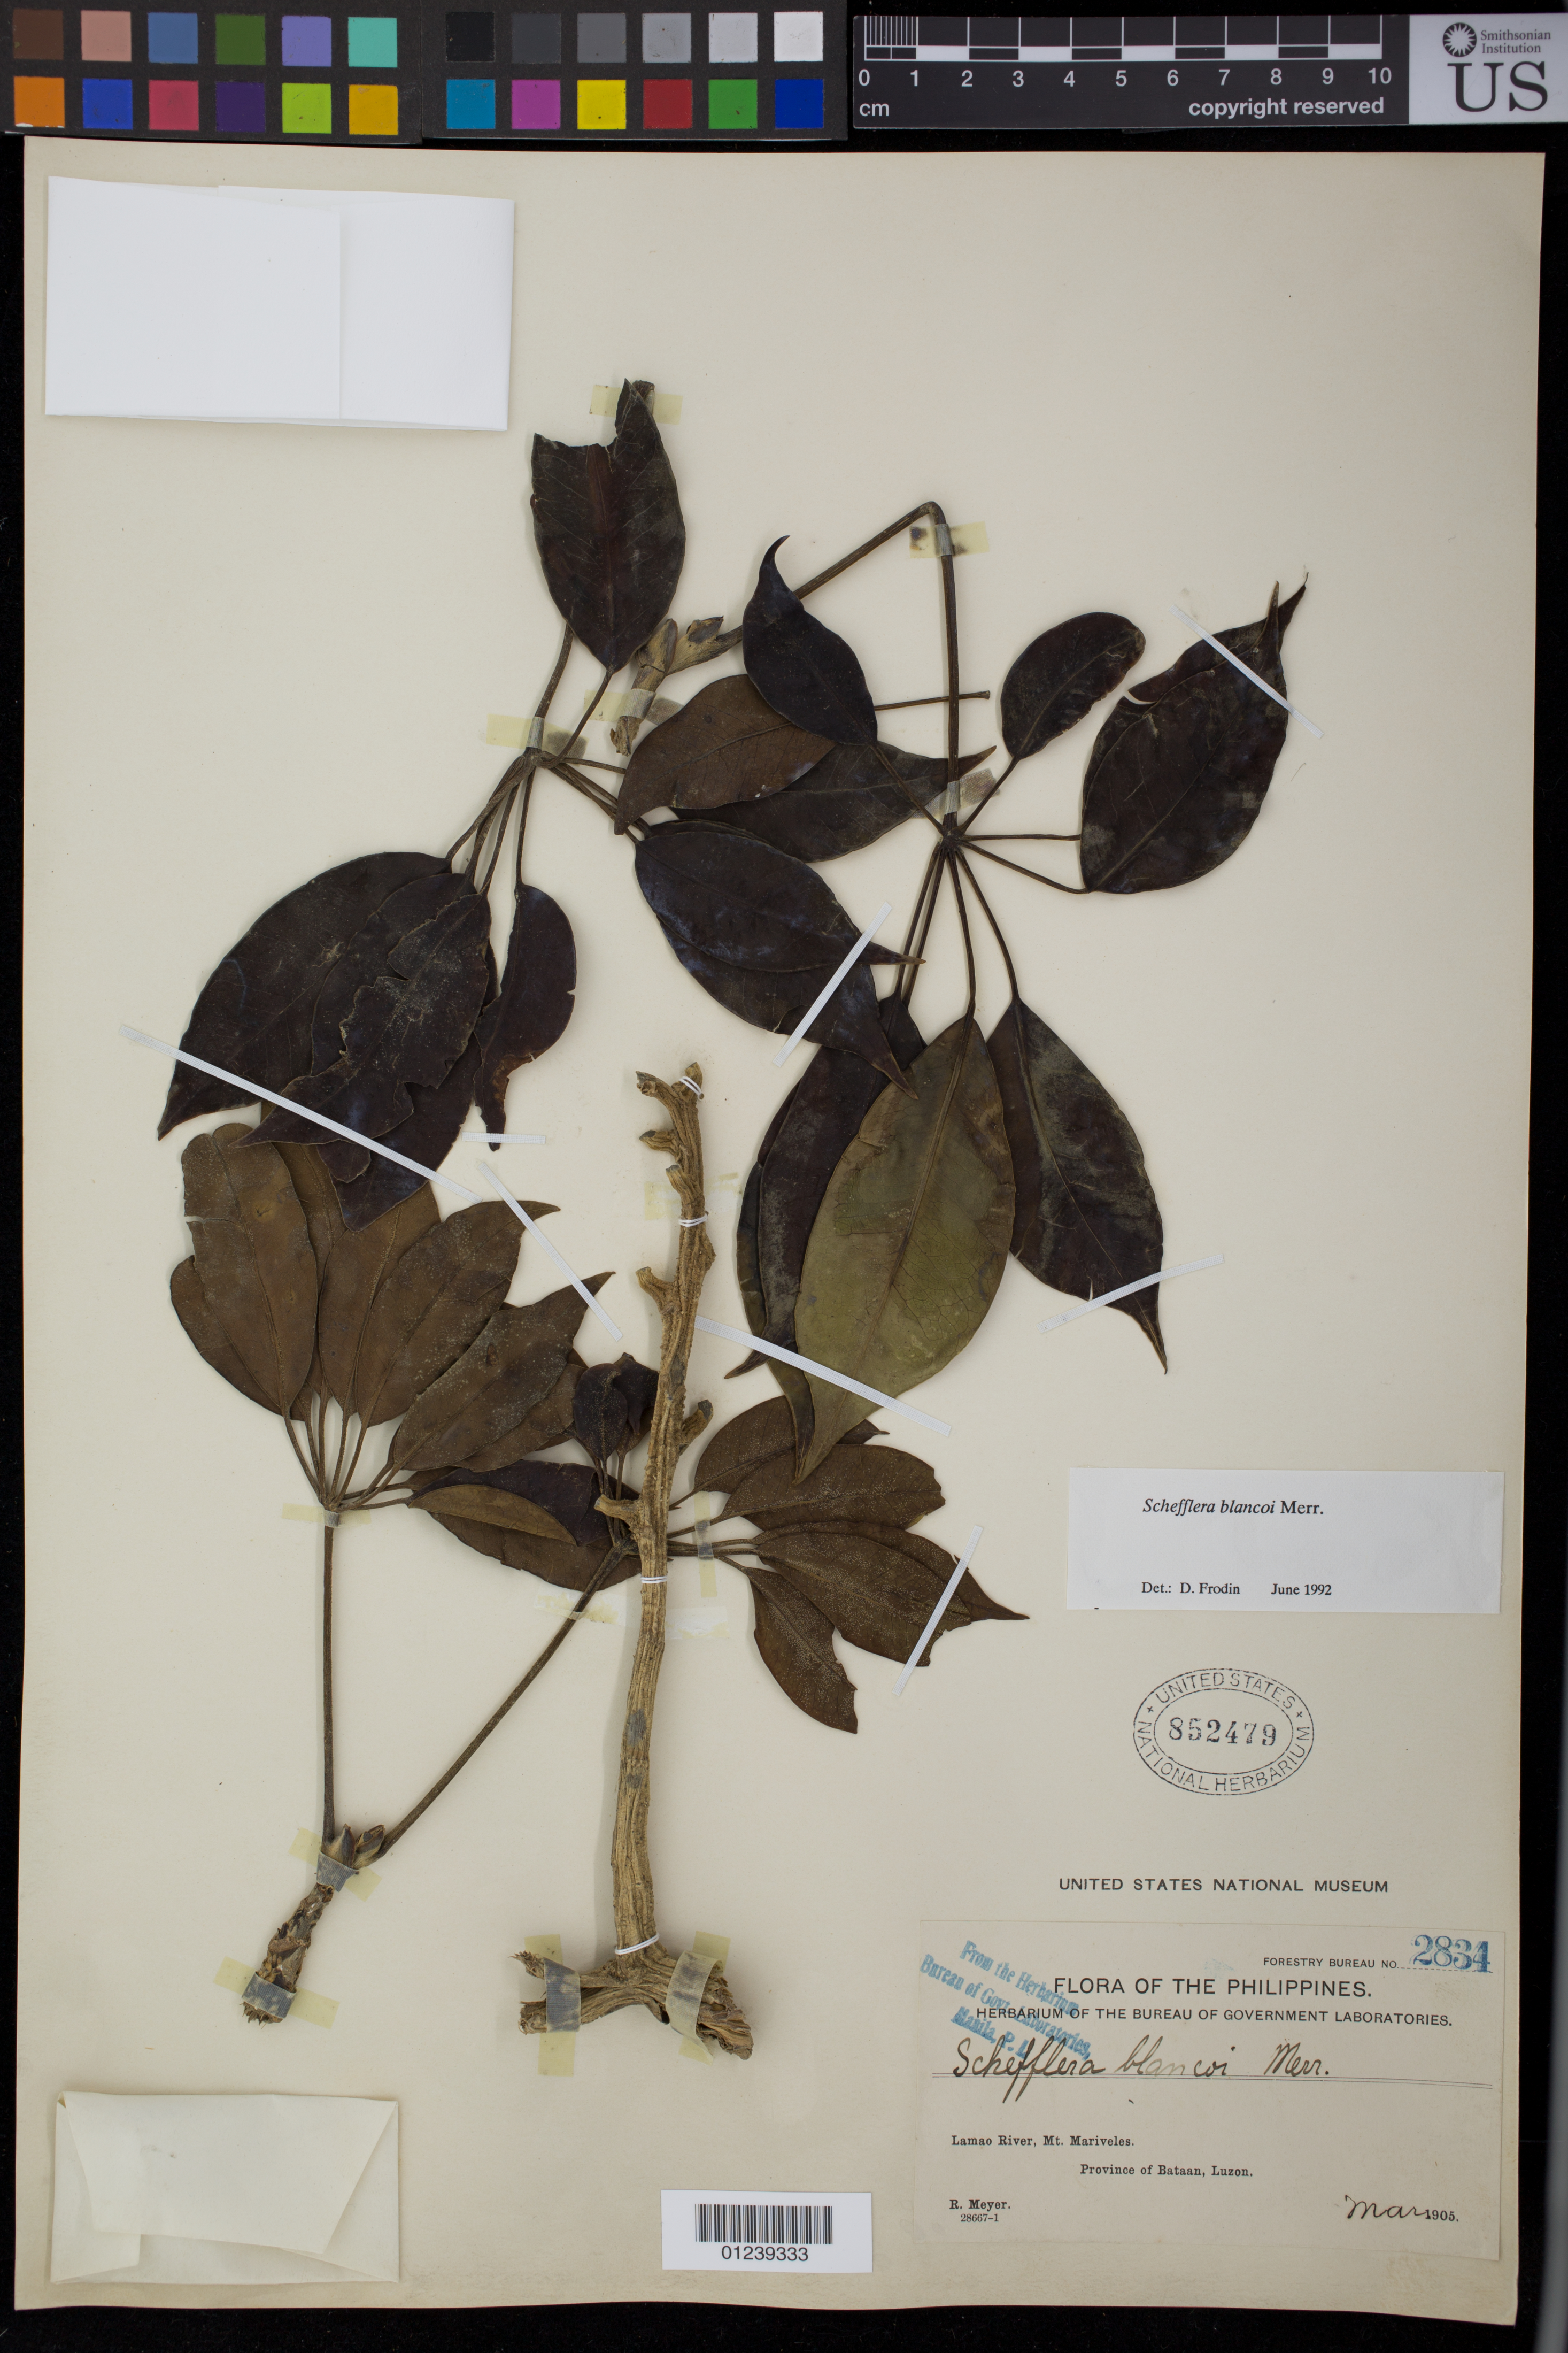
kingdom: Plantae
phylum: Tracheophyta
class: Magnoliopsida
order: Apiales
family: Araliaceae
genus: Schefflera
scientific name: Schefflera blancoi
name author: Merr.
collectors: R. Meyer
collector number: For. Bur. 2834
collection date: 1905-03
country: Philippines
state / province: Central Luzon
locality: Lamao River, Mt. Mariveles, Province of Bataan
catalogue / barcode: US 852479